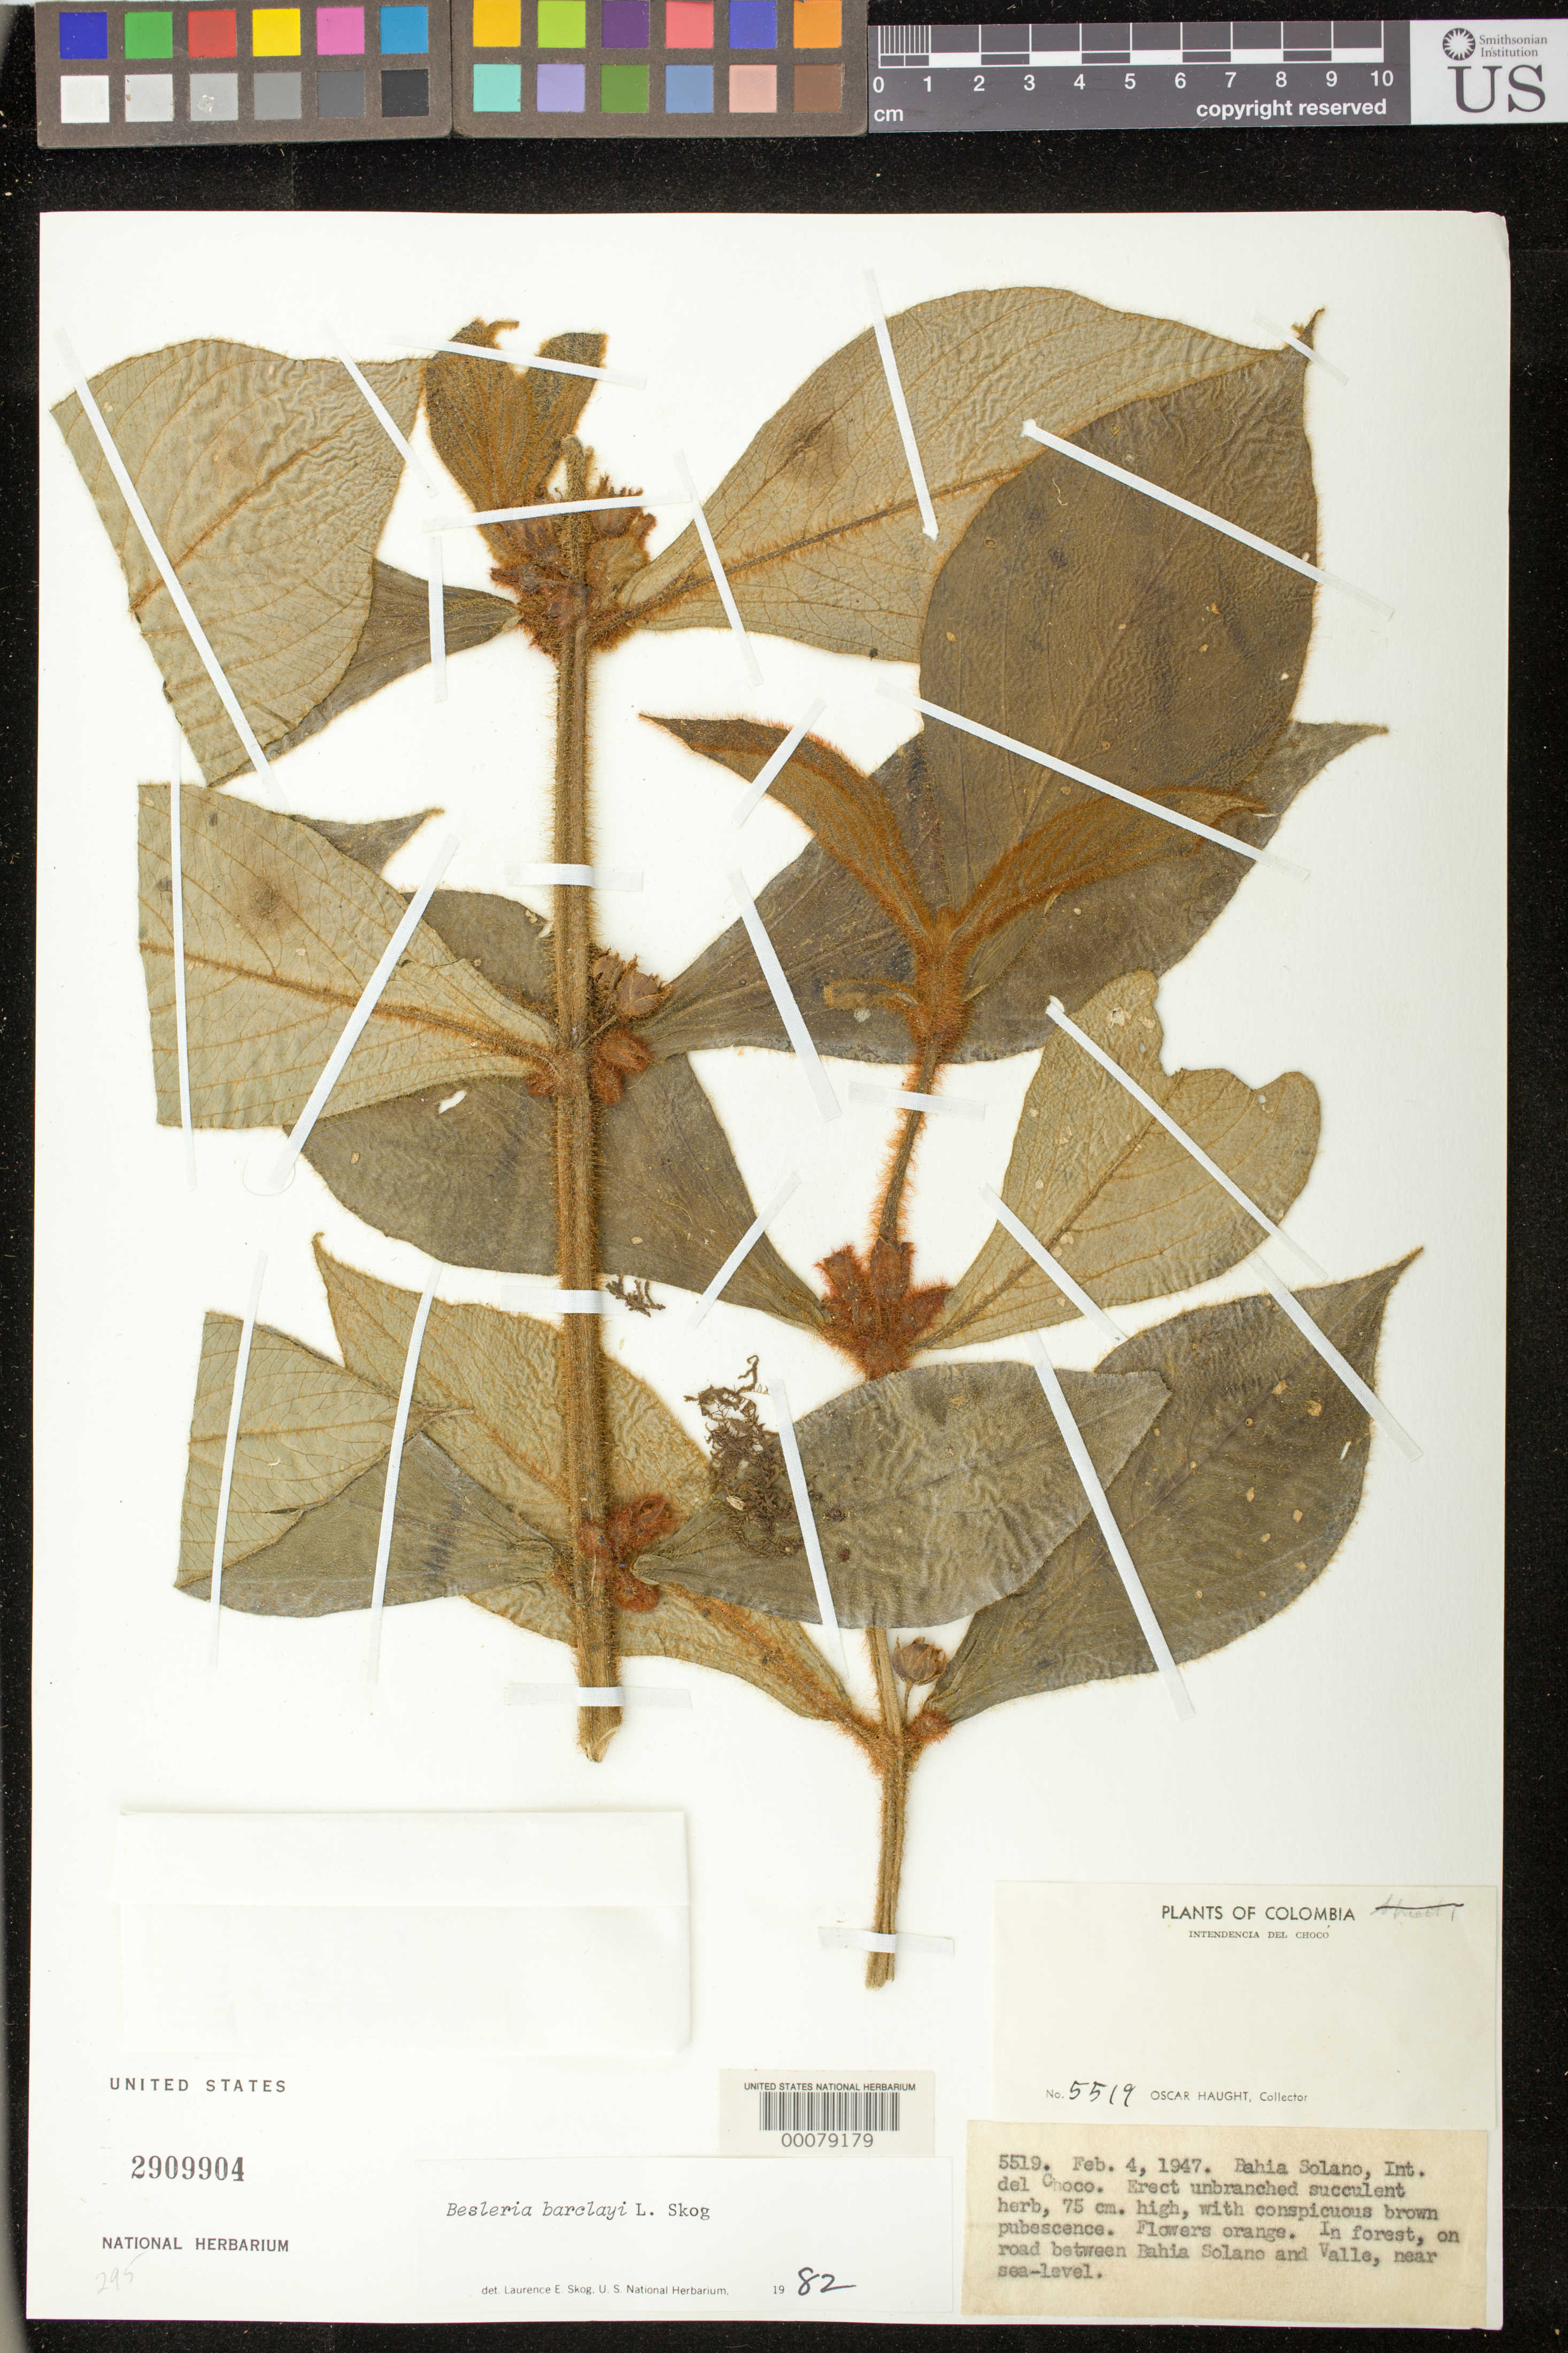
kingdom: Plantae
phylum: Tracheophyta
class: Magnoliopsida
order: Lamiales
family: Gesneriaceae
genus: Besleria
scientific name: Besleria barclayi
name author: L.E. Skog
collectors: O. L. Haught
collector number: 5519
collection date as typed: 04 Feb 1947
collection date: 1947-02-04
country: Colombia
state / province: Chocó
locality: Solano Bay, on road between Solano Bay and Valle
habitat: In forest, near sea-level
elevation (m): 0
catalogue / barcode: US 2909904